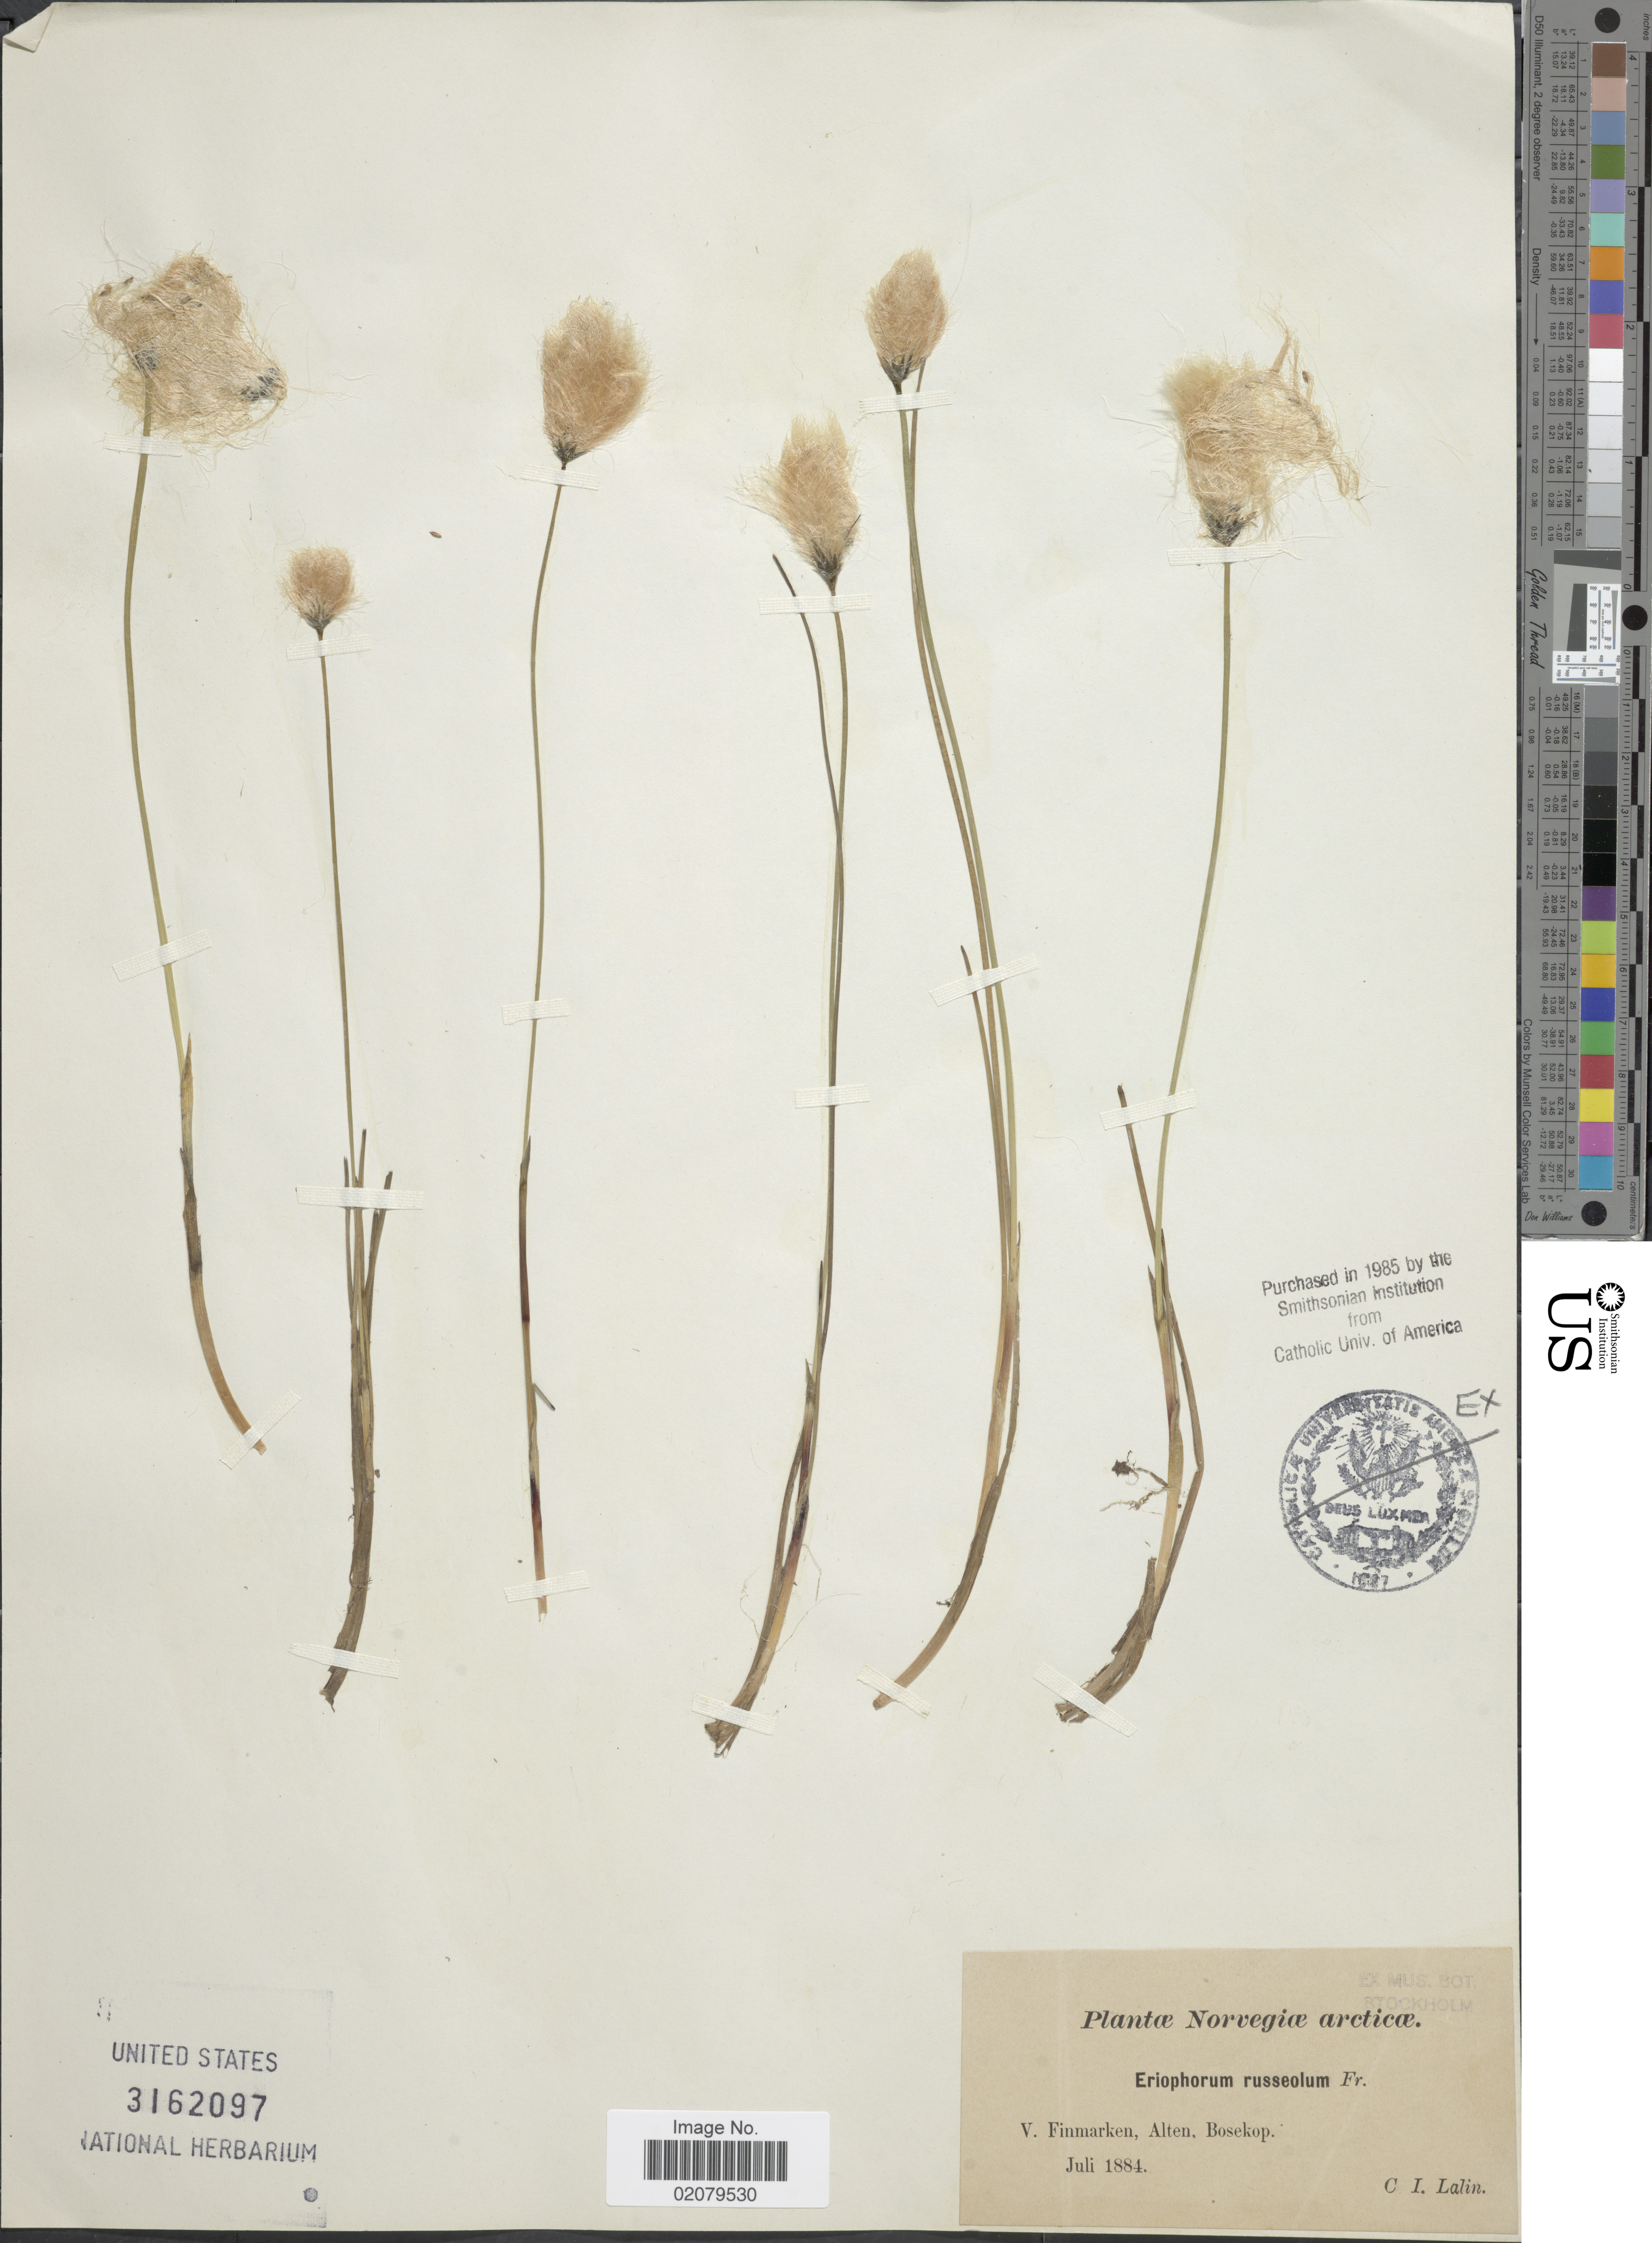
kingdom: Plantae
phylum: Tracheophyta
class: Liliopsida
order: Poales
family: Cyperaceae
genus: Eriophorum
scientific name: Eriophorum chamissonis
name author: C.A. Mey.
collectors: C. Lalin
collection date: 1884-07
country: Norway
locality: Norvegiae, V. Finmarken, Alten, Bosekop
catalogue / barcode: US 3162097